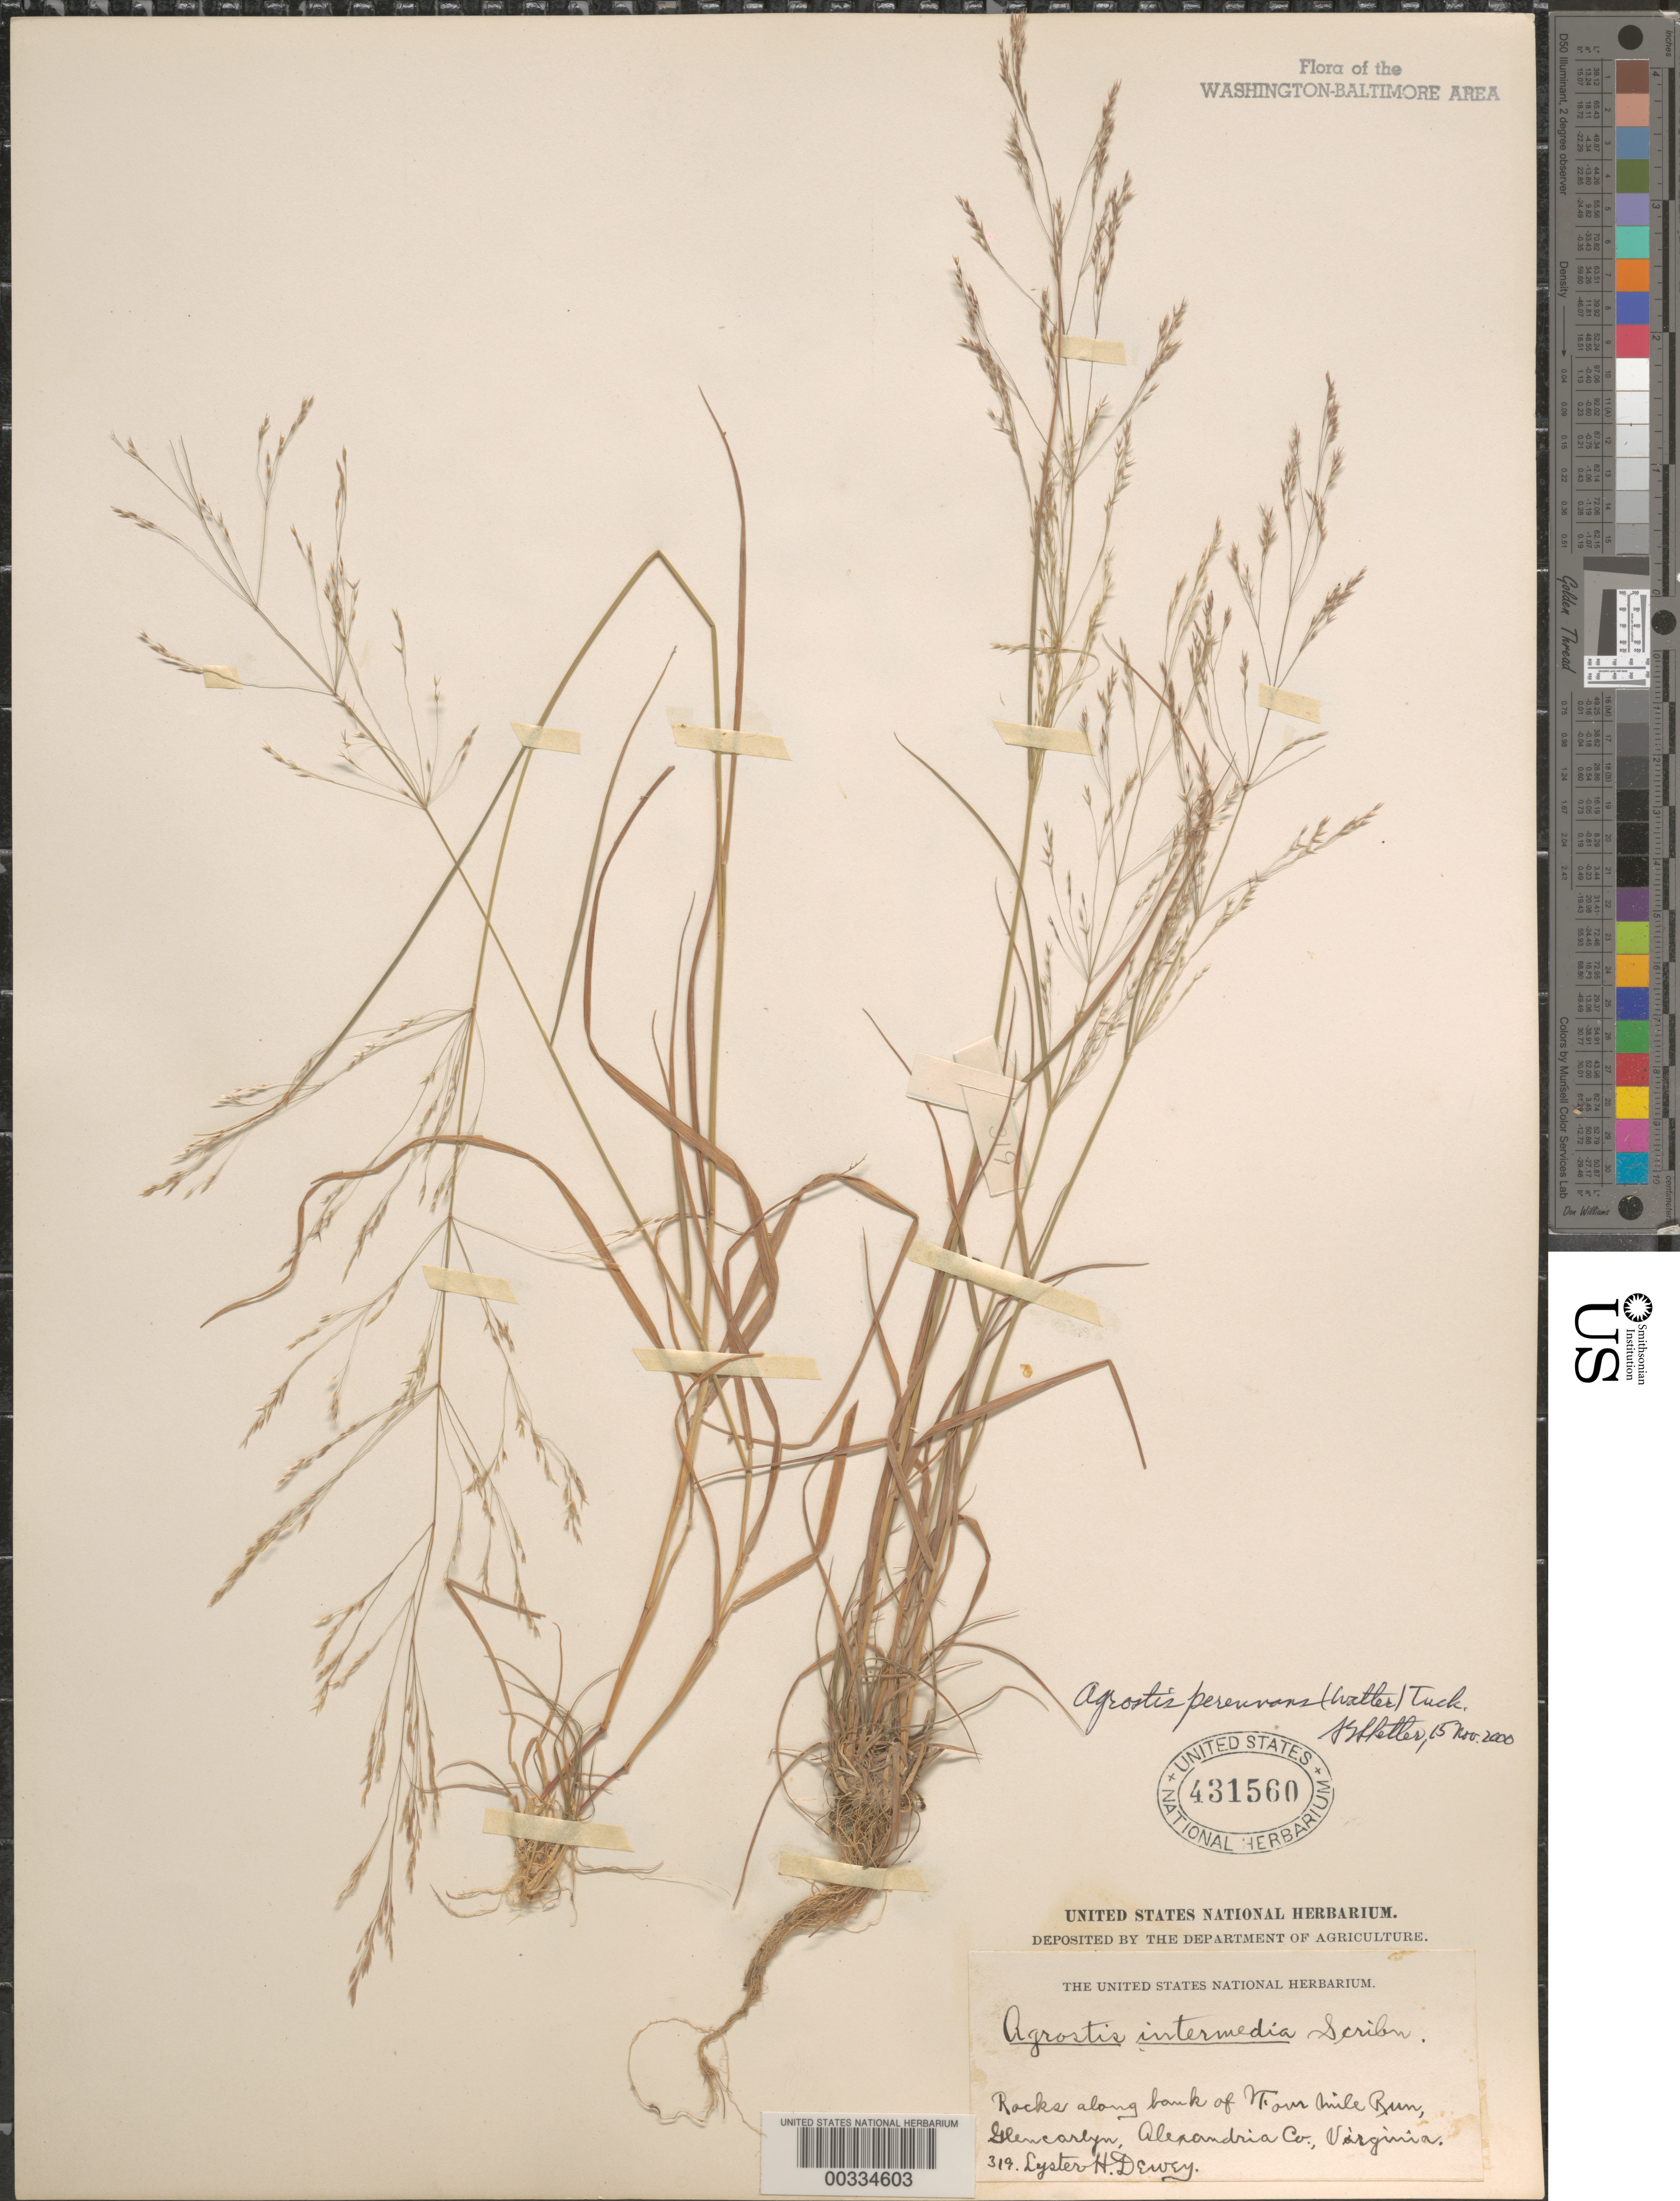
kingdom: Plantae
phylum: Tracheophyta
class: Liliopsida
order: Poales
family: Poaceae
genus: Agrostis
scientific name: Agrostis perennans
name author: (Walter) Tuck.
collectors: L. H. Dewey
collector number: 319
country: United States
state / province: Virginia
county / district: Arlington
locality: Four Mile Run, Glencarlyn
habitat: Along bank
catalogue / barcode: US 431560